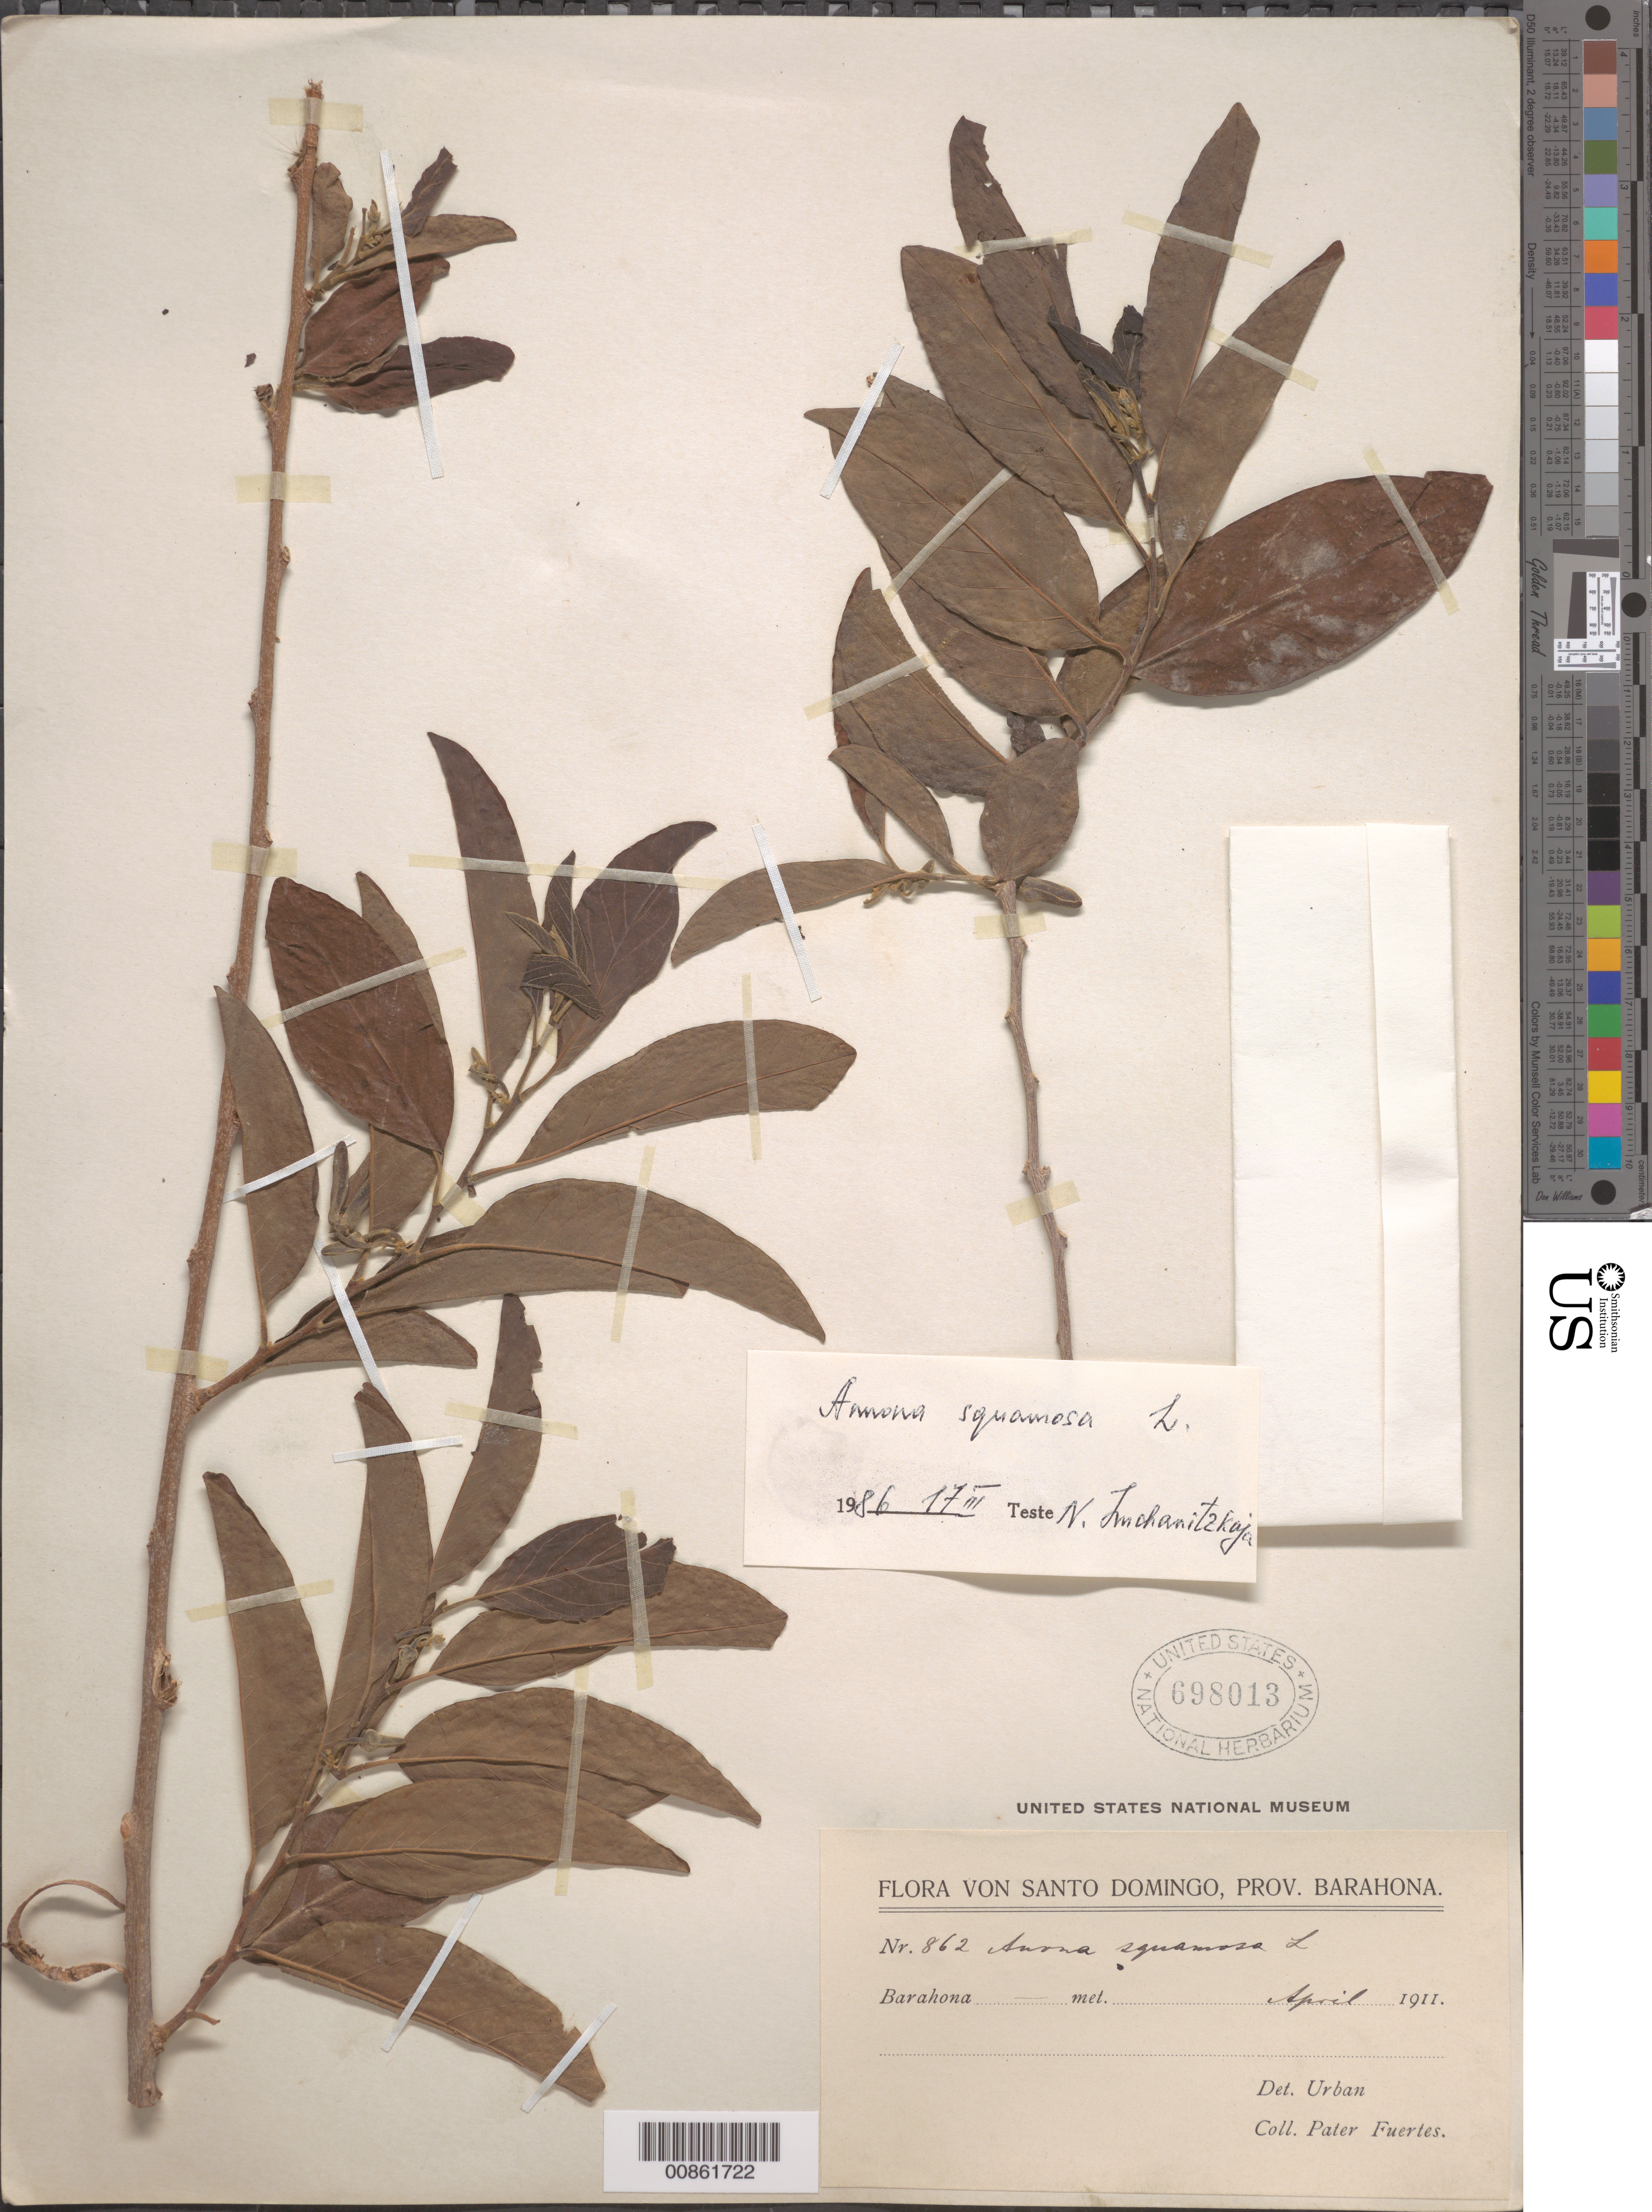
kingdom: Plantae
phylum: Tracheophyta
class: Magnoliopsida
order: Magnoliales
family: Annonaceae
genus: Annona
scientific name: Annona squamosa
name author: L.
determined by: Imchanitzkaja, N.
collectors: M. D. Fuertes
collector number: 862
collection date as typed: Apr 1911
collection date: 1911-04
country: Dominican Republic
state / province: Barahona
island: Hispaniola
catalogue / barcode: US 698013